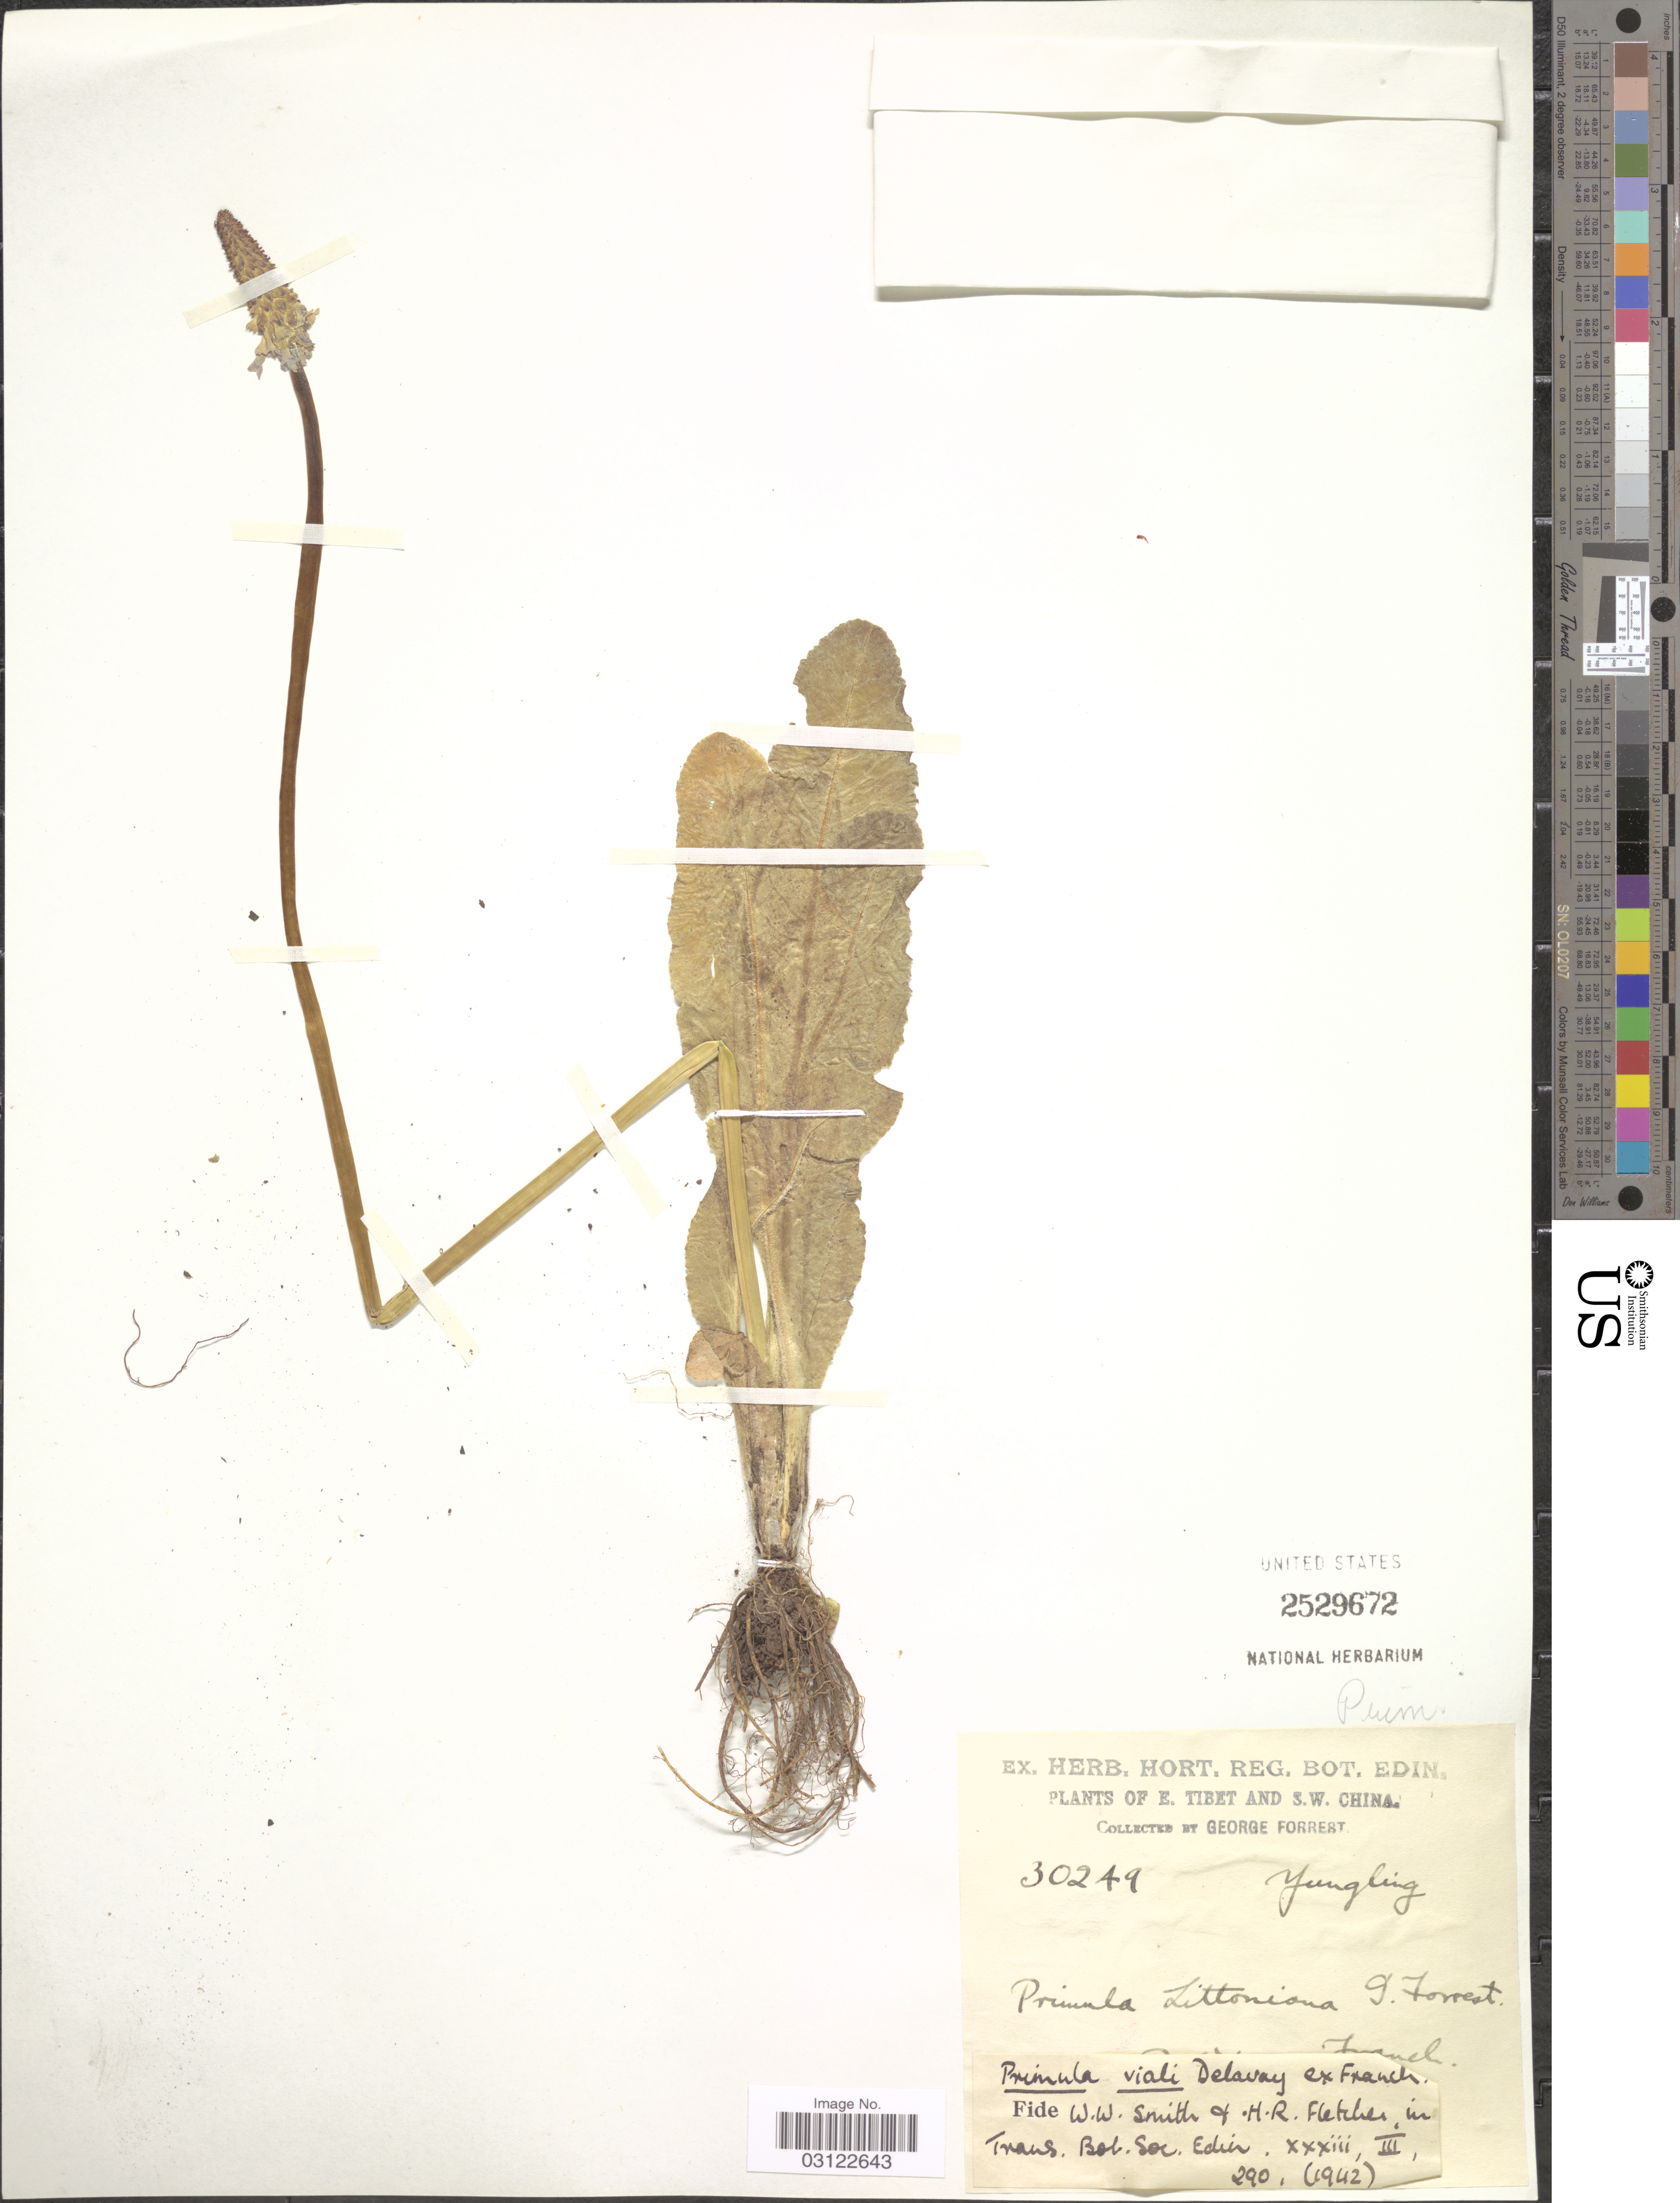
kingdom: Plantae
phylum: Tracheophyta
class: Magnoliopsida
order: Ericales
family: Primulaceae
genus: Primula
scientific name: Primula vialii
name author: Delavay ex Franch.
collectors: G. Forrest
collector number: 30249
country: China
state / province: Xizang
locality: E. Tibet and S.W. China. Yungling.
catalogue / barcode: US 2529672